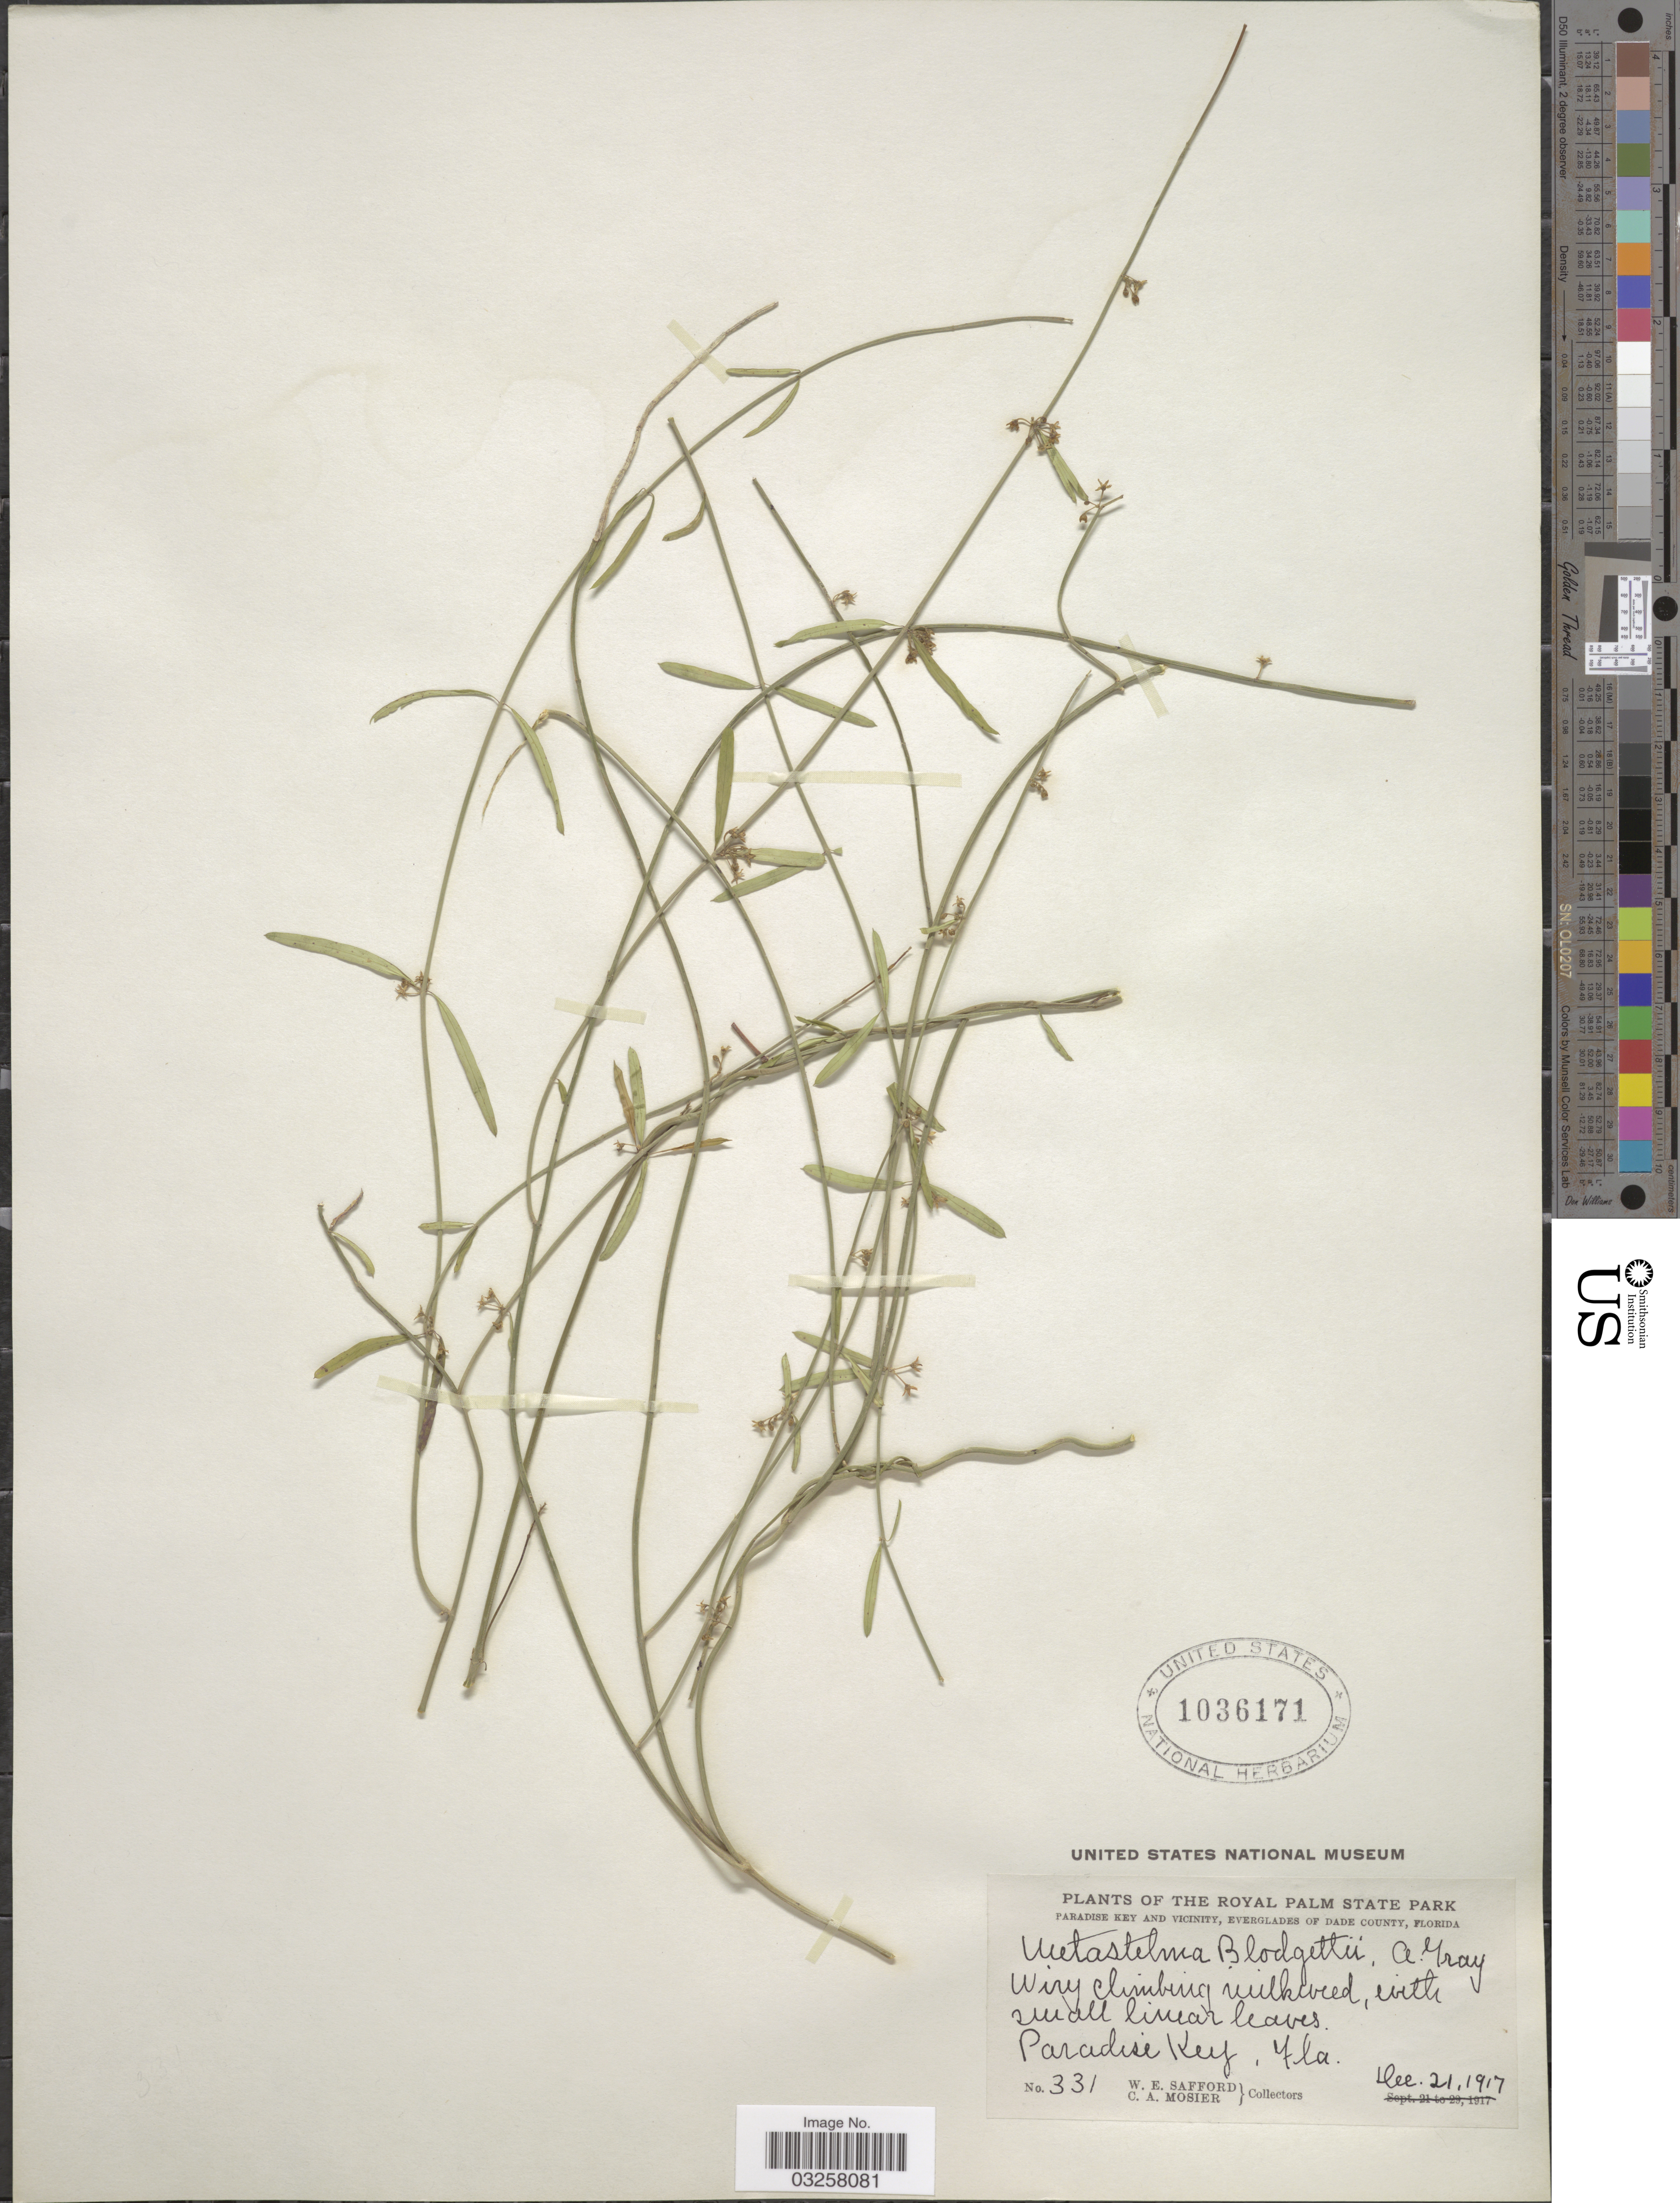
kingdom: Plantae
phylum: Tracheophyta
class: Magnoliopsida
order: Gentianales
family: Apocynaceae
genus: Metastelma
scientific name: Metastelma blodgettii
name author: A. Gray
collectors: W. E. Safford & C. A. Mosier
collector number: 331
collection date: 1917-12-21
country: United States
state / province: Florida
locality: The Royal Palm State Park. Paradise Key and vicinity, Everglades of Dade County. Paradise Key, Fla.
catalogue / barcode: US 1036171